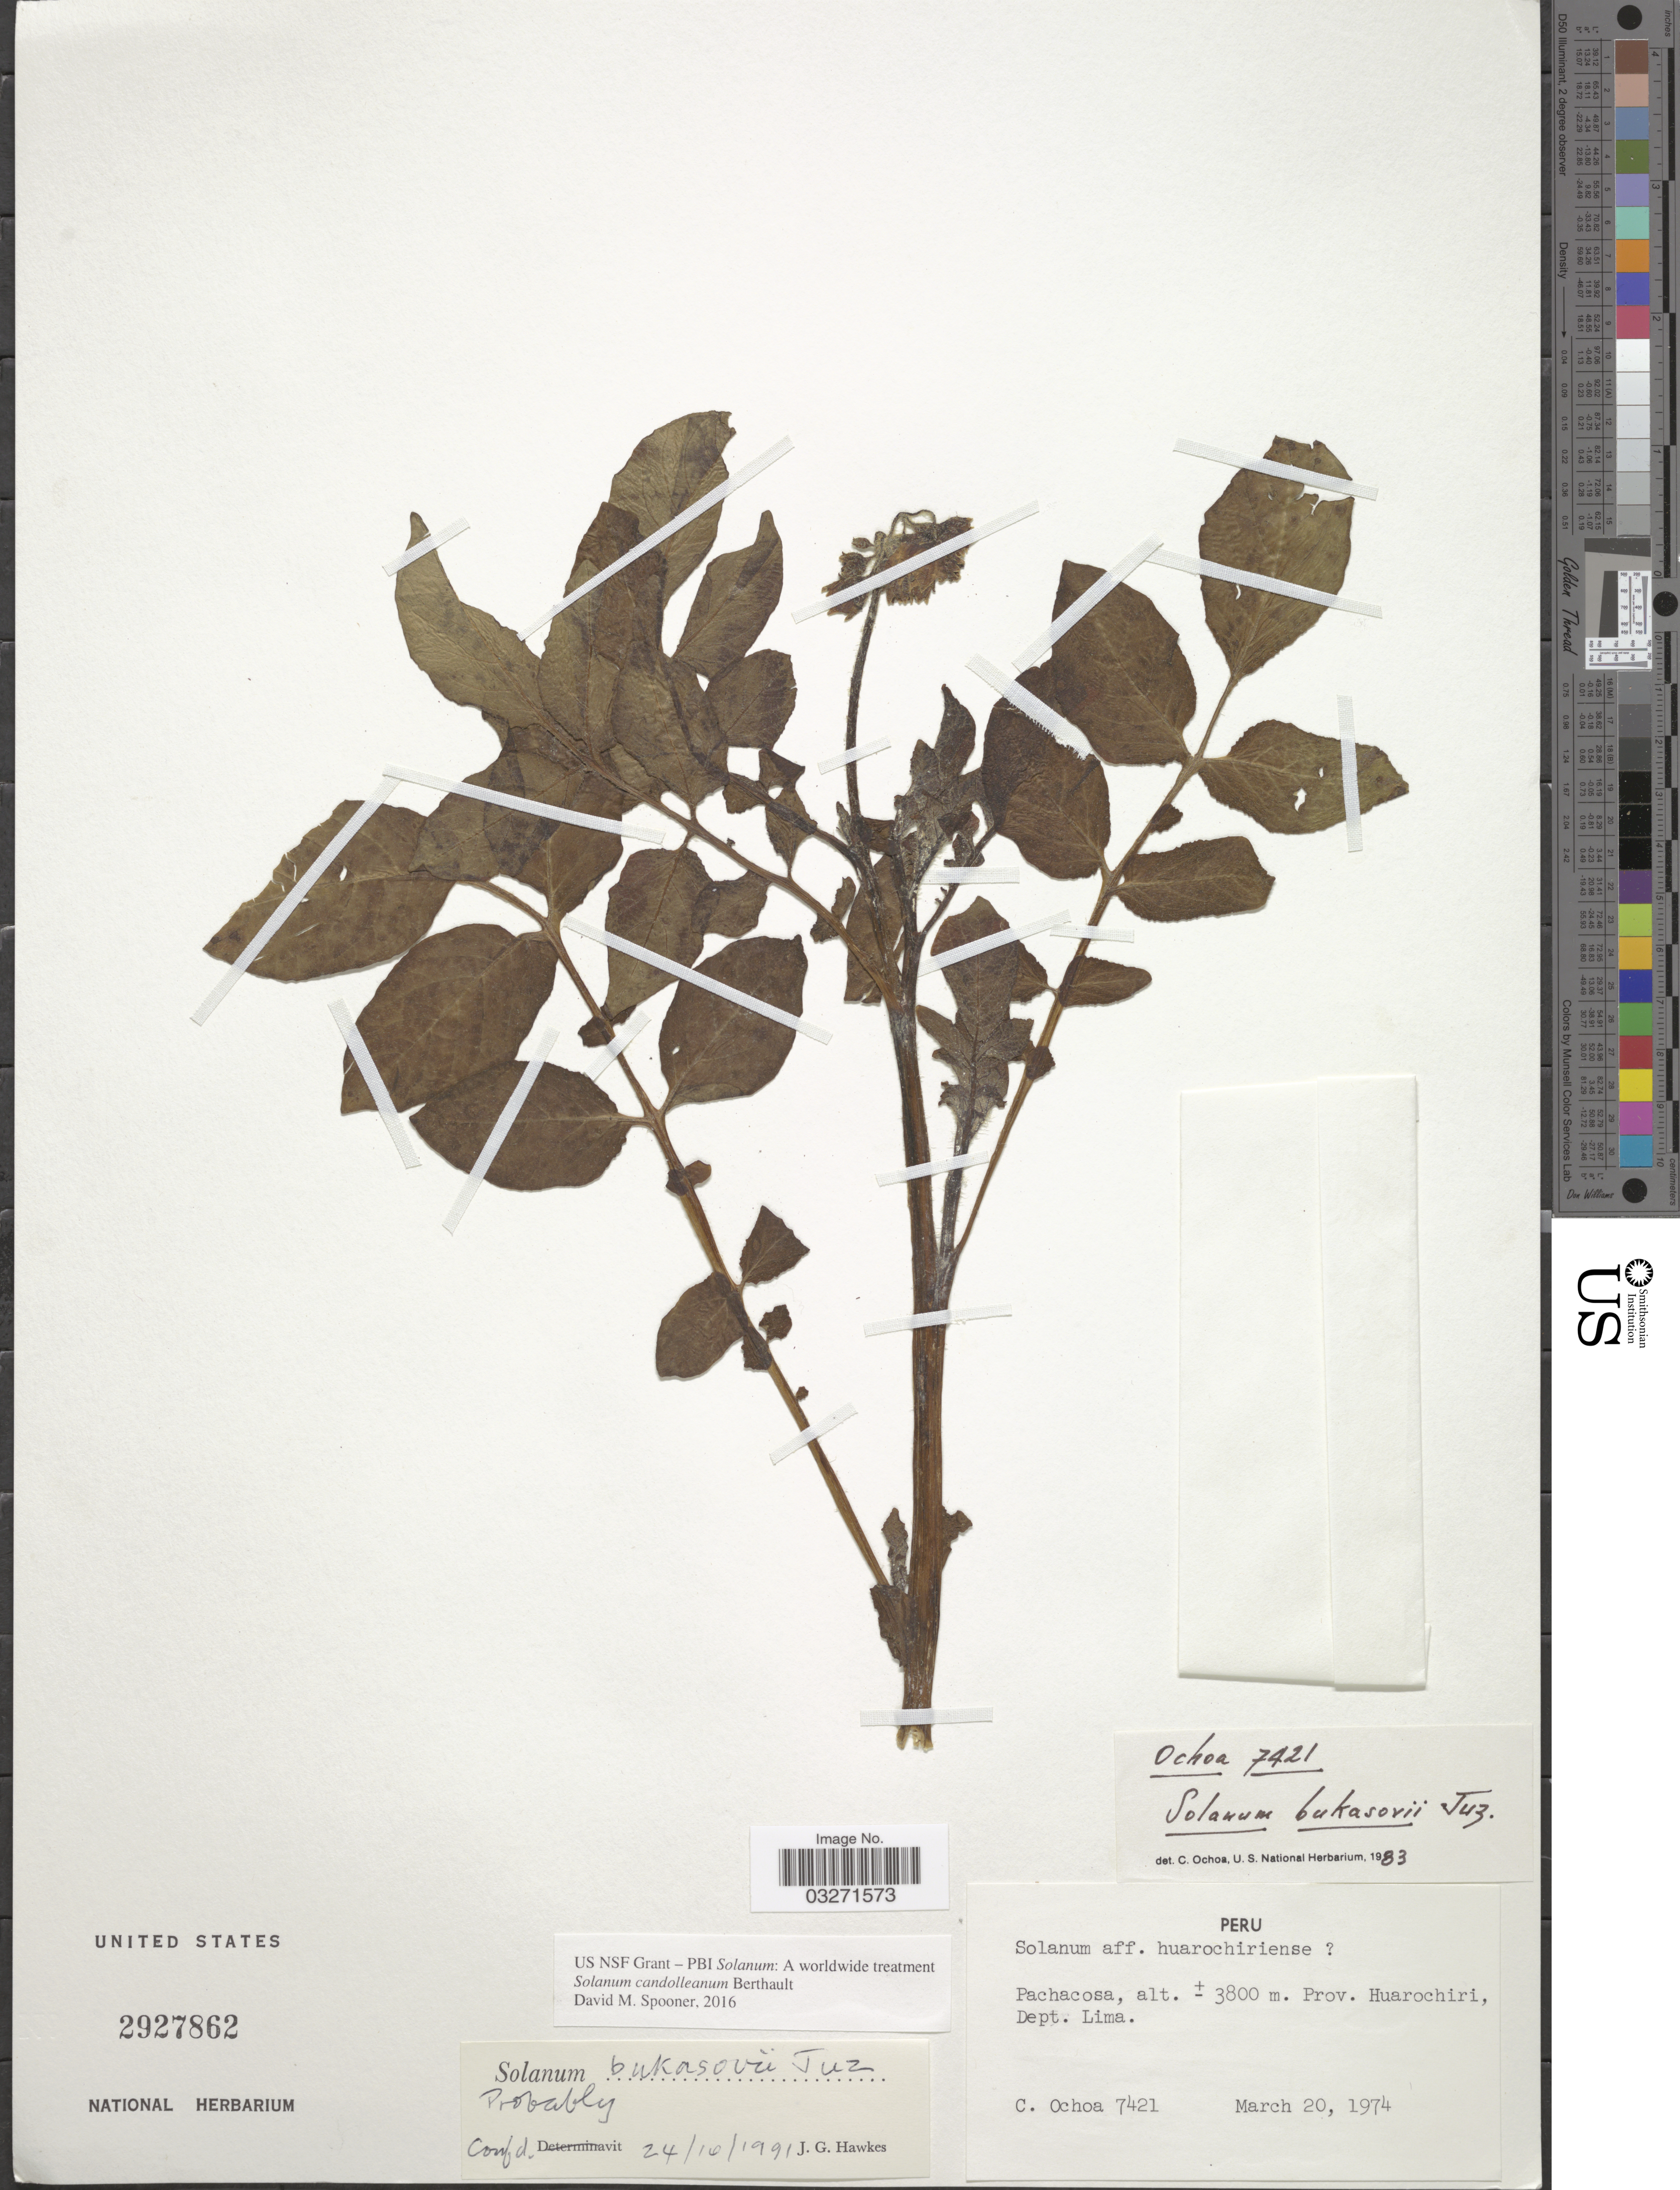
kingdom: Plantae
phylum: Tracheophyta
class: Magnoliopsida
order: Solanales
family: Solanaceae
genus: Solanum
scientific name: Solanum candolleanum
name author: Berthault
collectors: C. Ochoa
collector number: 7421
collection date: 1974-03-20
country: Peru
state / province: Lima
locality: Pachacosa, Prov. Huarochiri, Dept. Lima.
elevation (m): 3800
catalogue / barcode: US 2927862